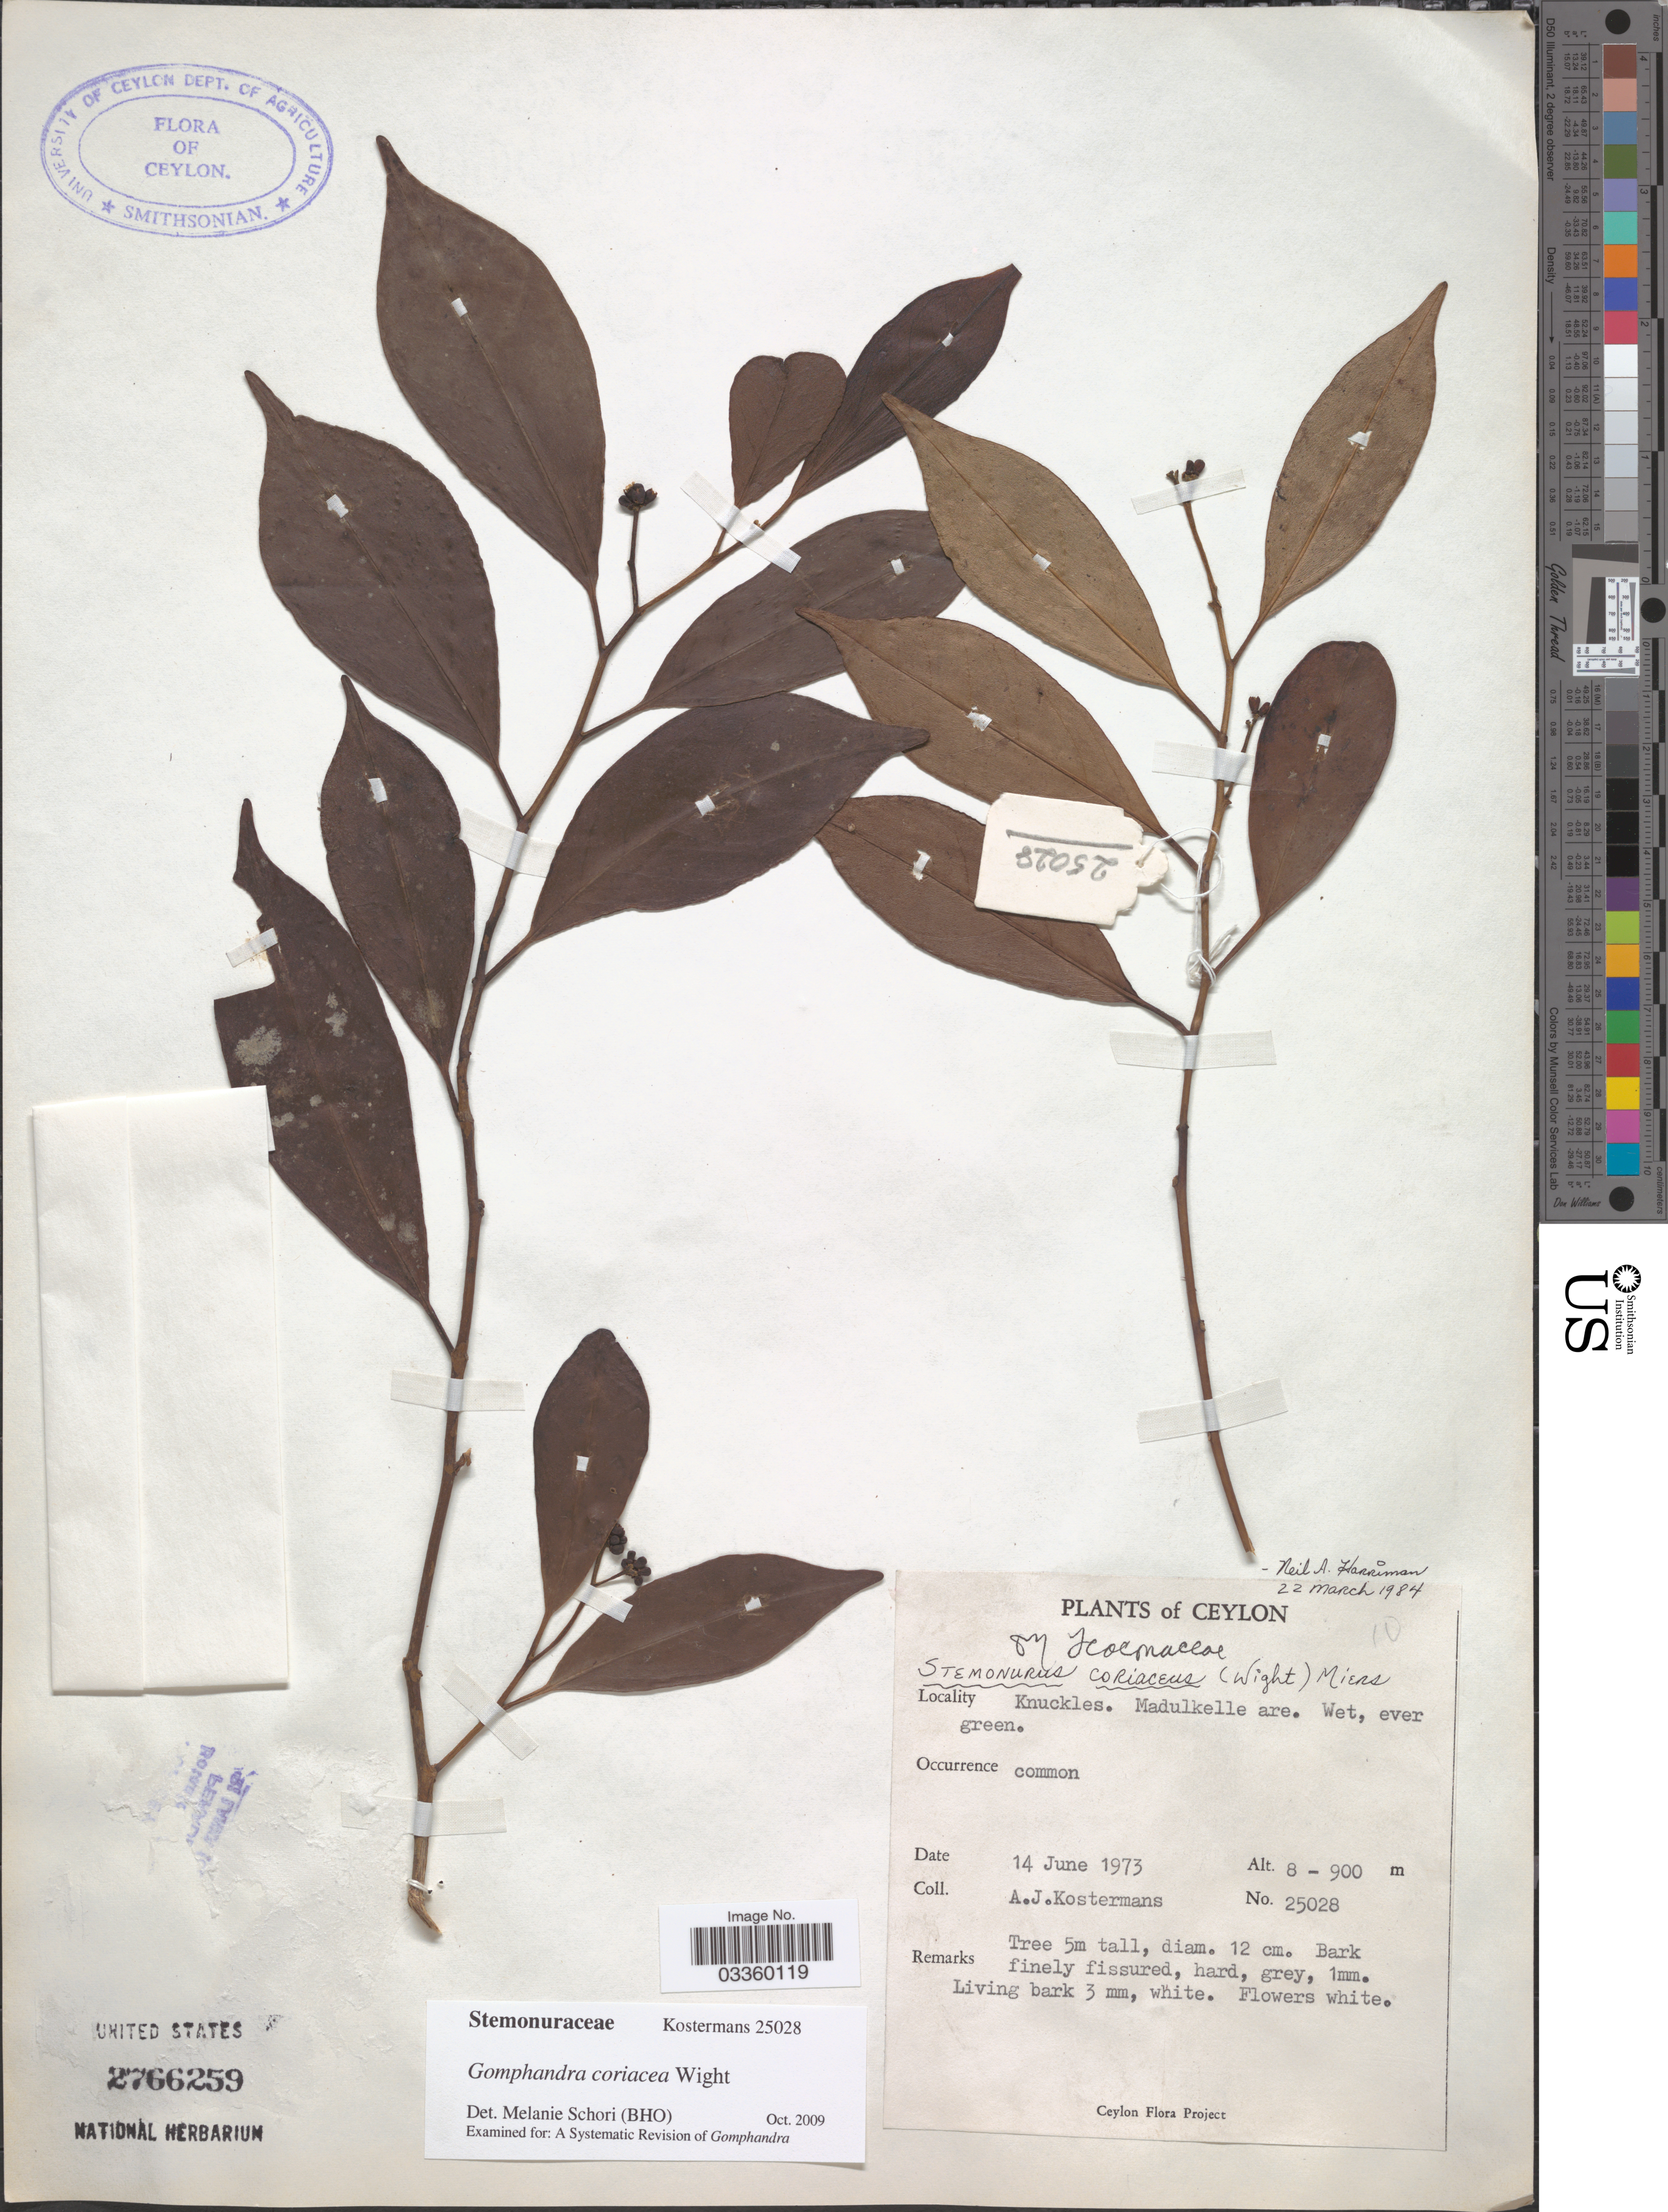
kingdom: Plantae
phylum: Tracheophyta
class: Magnoliopsida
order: Cardiopteridales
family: Stemonuraceae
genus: Gomphandra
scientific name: Gomphandra coriacea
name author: Wight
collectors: A. J. G. Kostermans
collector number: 25028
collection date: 1973-06-14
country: Sri Lanka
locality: Ceylon. Knuckles. Madulkelle are.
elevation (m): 800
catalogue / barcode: US 2766259